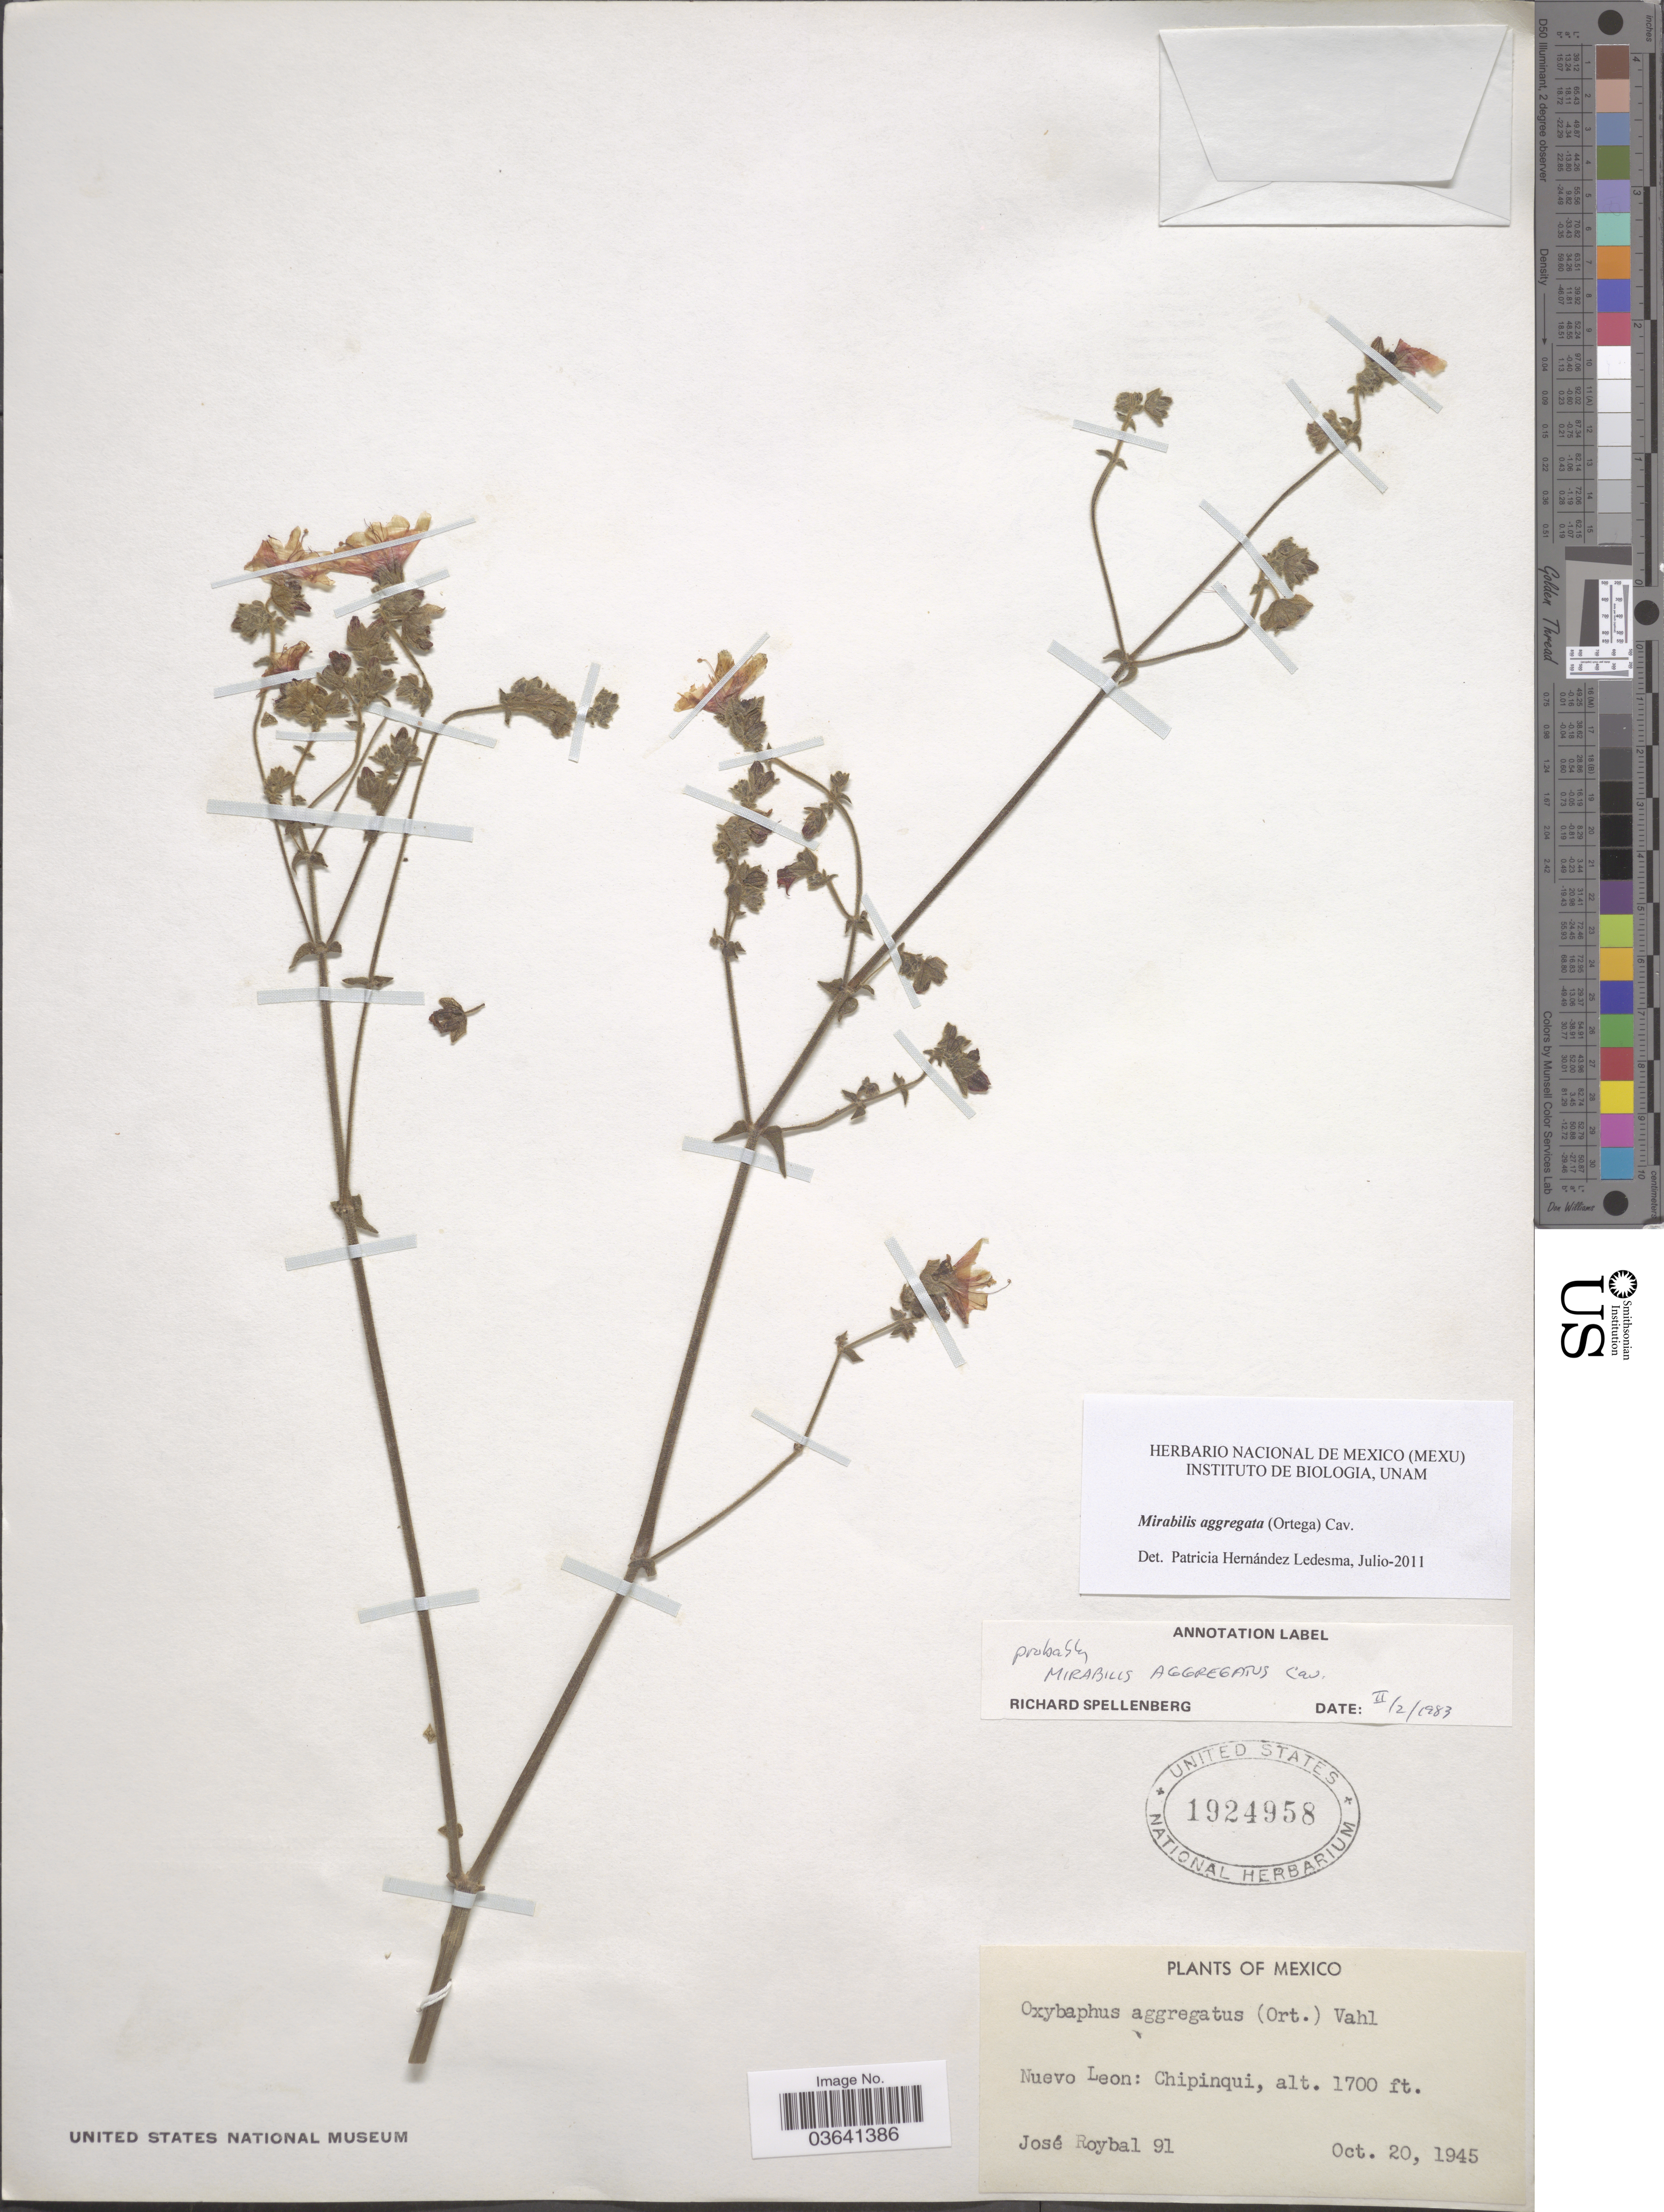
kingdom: Plantae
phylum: Tracheophyta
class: Magnoliopsida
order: Caryophyllales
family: Nyctaginaceae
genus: Mirabilis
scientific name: Mirabilis aggregata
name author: (Ortega) Cav.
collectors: J. Roybal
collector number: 91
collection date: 1945-10-20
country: Mexico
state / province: Nuevo León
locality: Chipinqui.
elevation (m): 518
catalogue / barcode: US 1924958